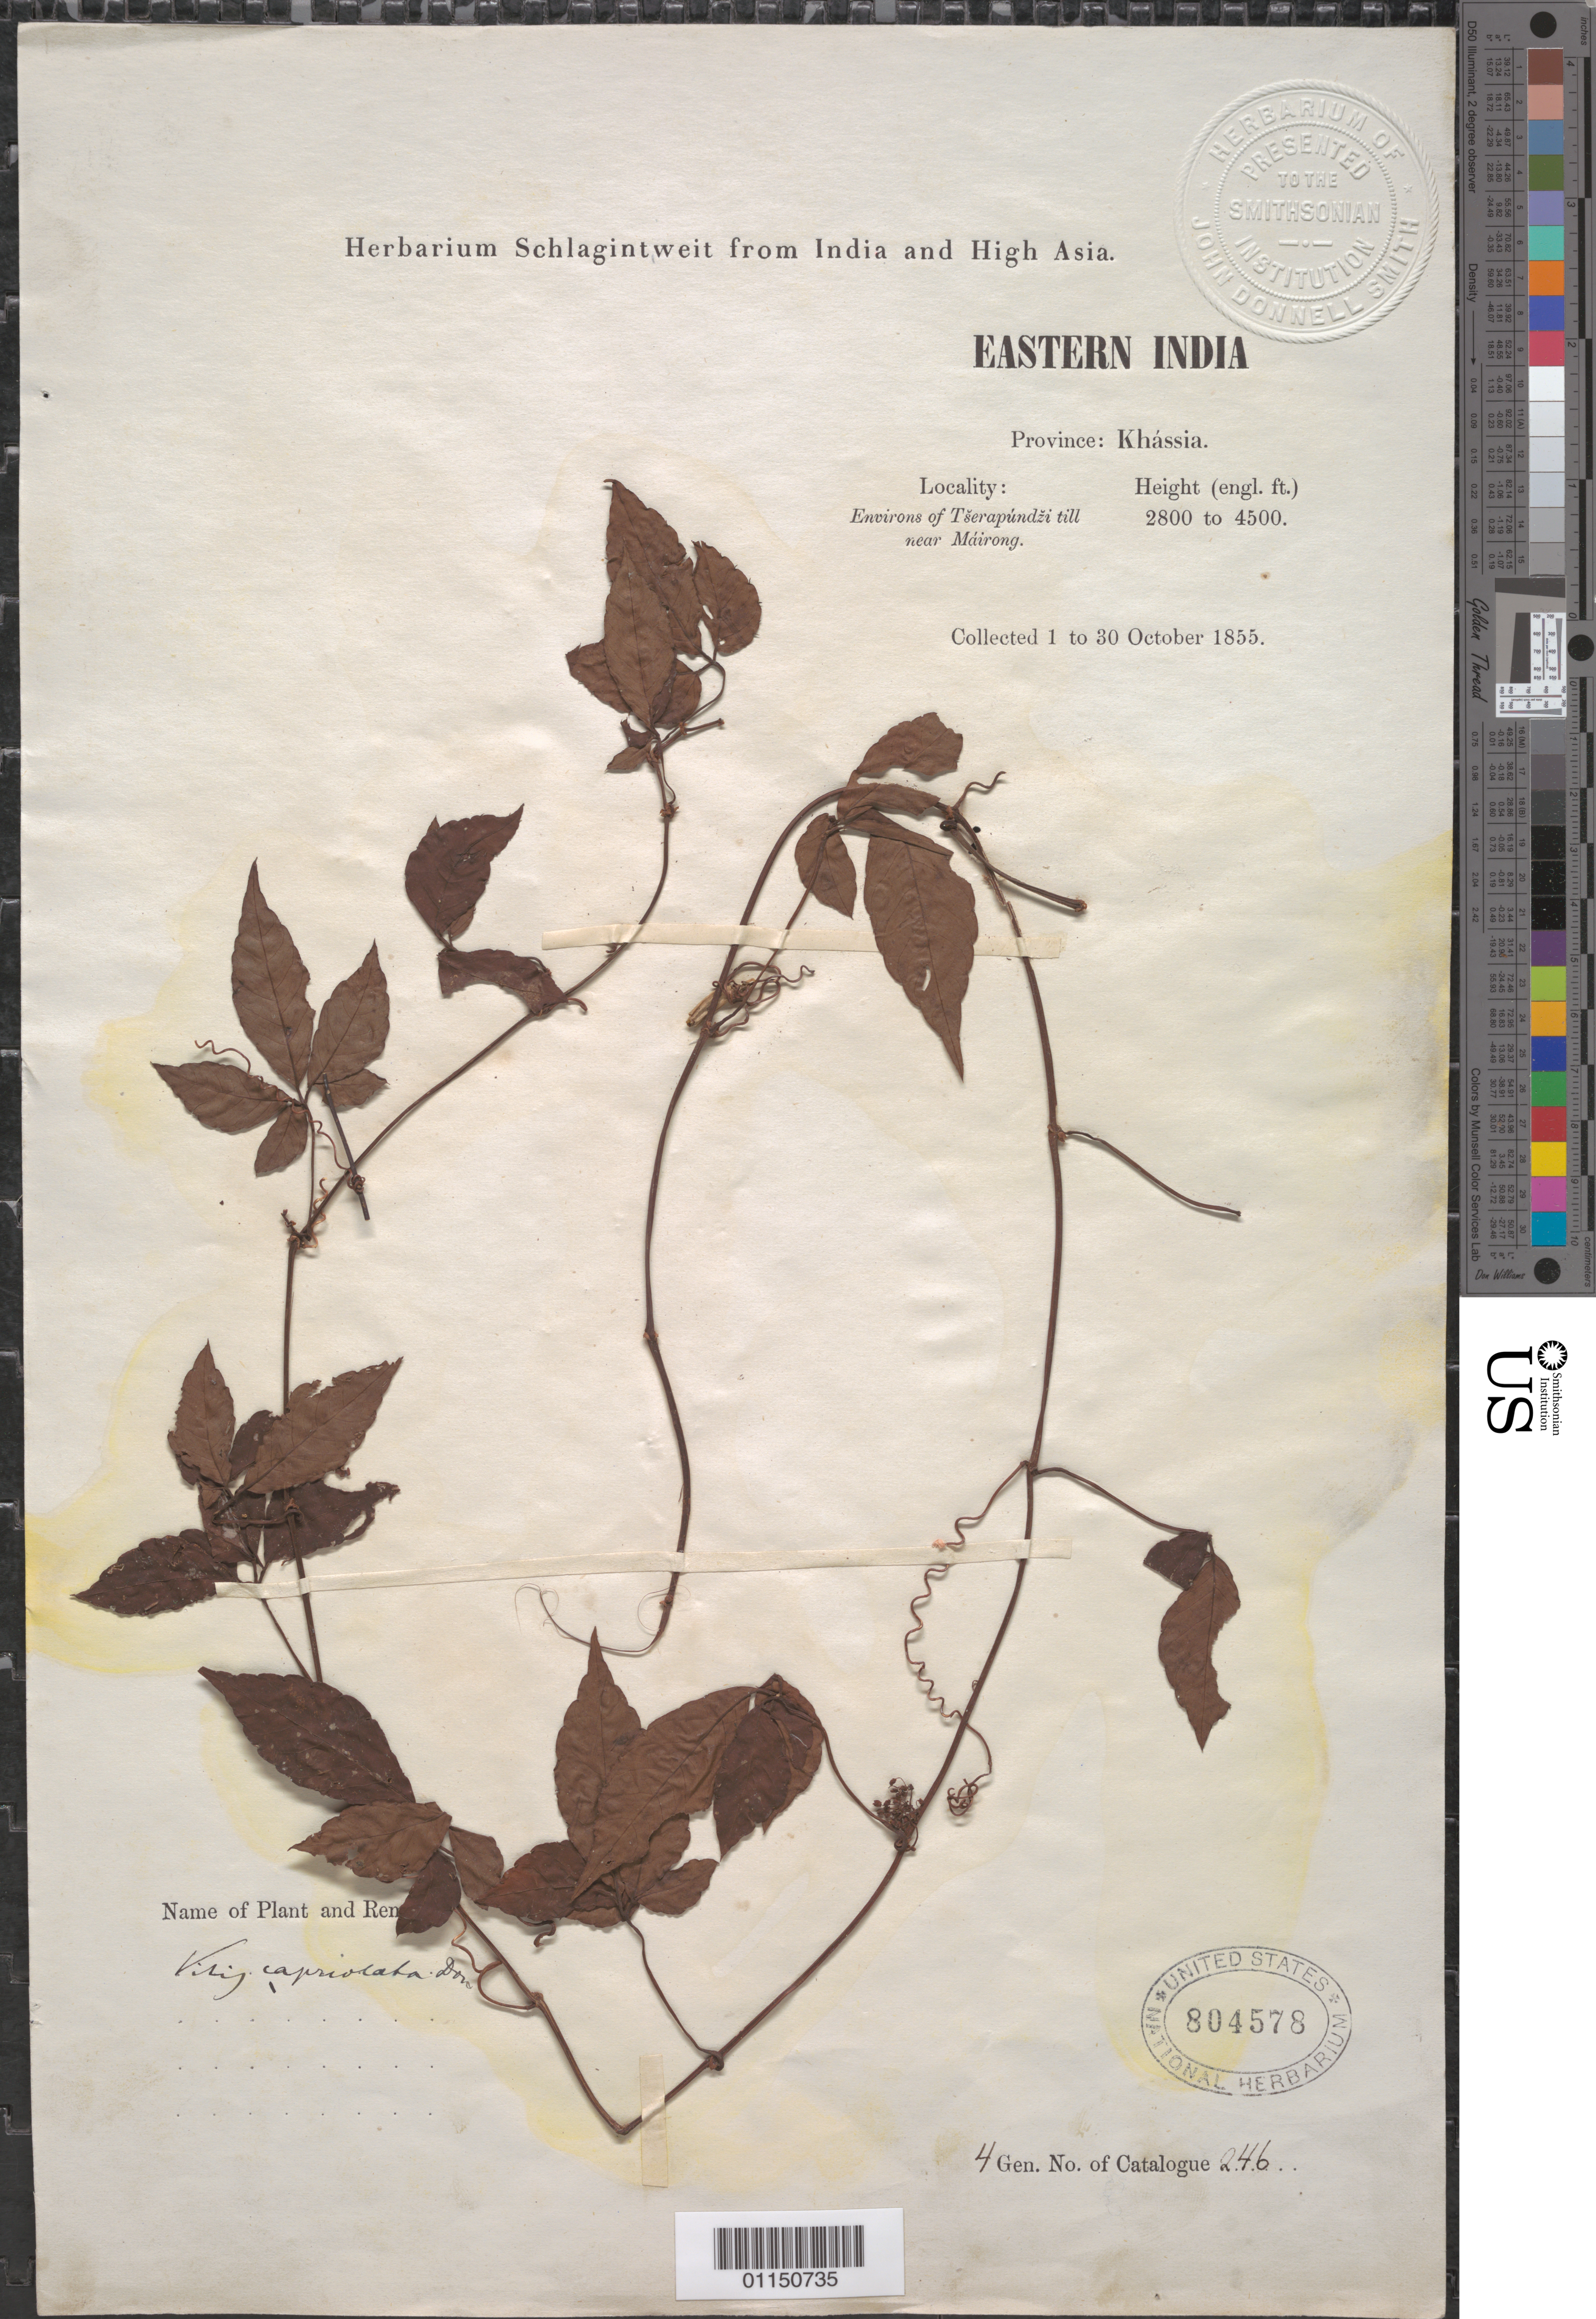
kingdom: Plantae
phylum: Tracheophyta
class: Magnoliopsida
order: Vitales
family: Vitaceae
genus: Tetrastigma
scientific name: Tetrastigma serrulatum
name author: (Roxb.) Planch.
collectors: Herbarium Schlagintweit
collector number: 246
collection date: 1855-10-01/1855-10-30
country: India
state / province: Meghalaya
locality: Environs of Tserapundzi [Cherrapunji] till near Mairong.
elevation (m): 853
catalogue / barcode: US 804578